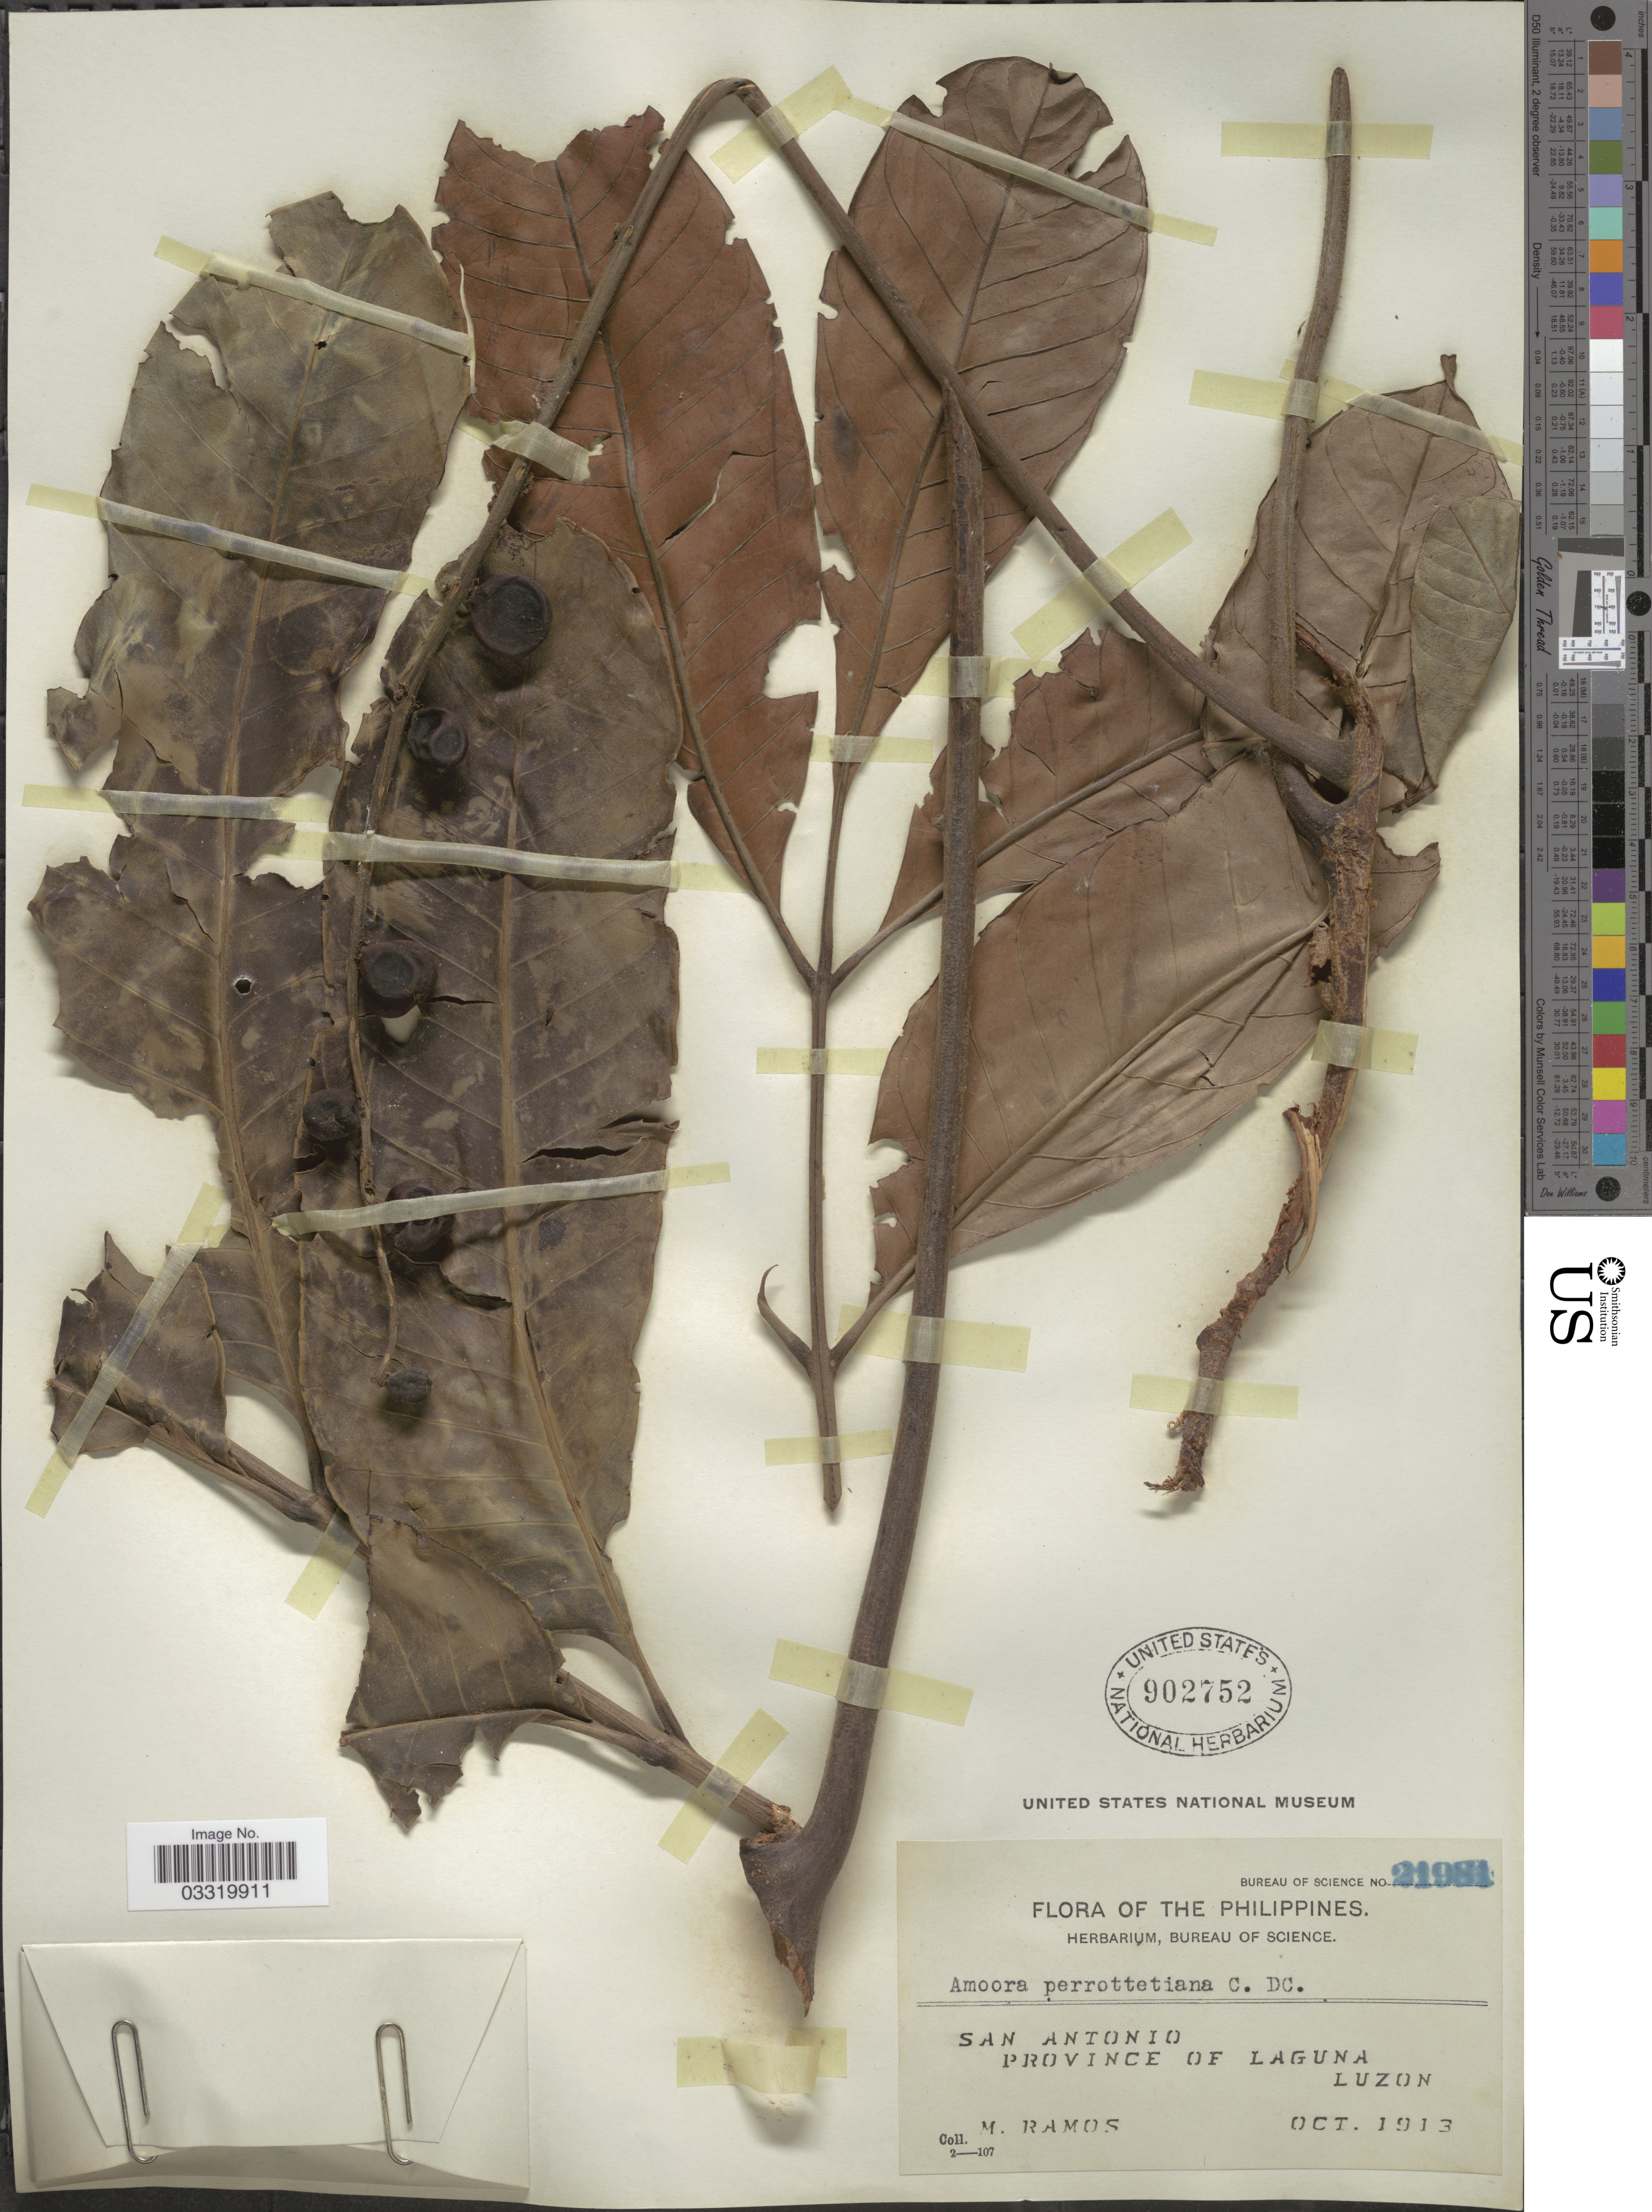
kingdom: Plantae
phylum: Tracheophyta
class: Magnoliopsida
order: Sapindales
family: Meliaceae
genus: Aphanamixis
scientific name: Aphanamixis polystachya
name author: (Wall.) R. Parker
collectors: M. Ramos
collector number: Bureau of Science 21981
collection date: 1913-10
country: Philippines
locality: San Antonio, Province of Laguna, Luzon.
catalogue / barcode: US 902752